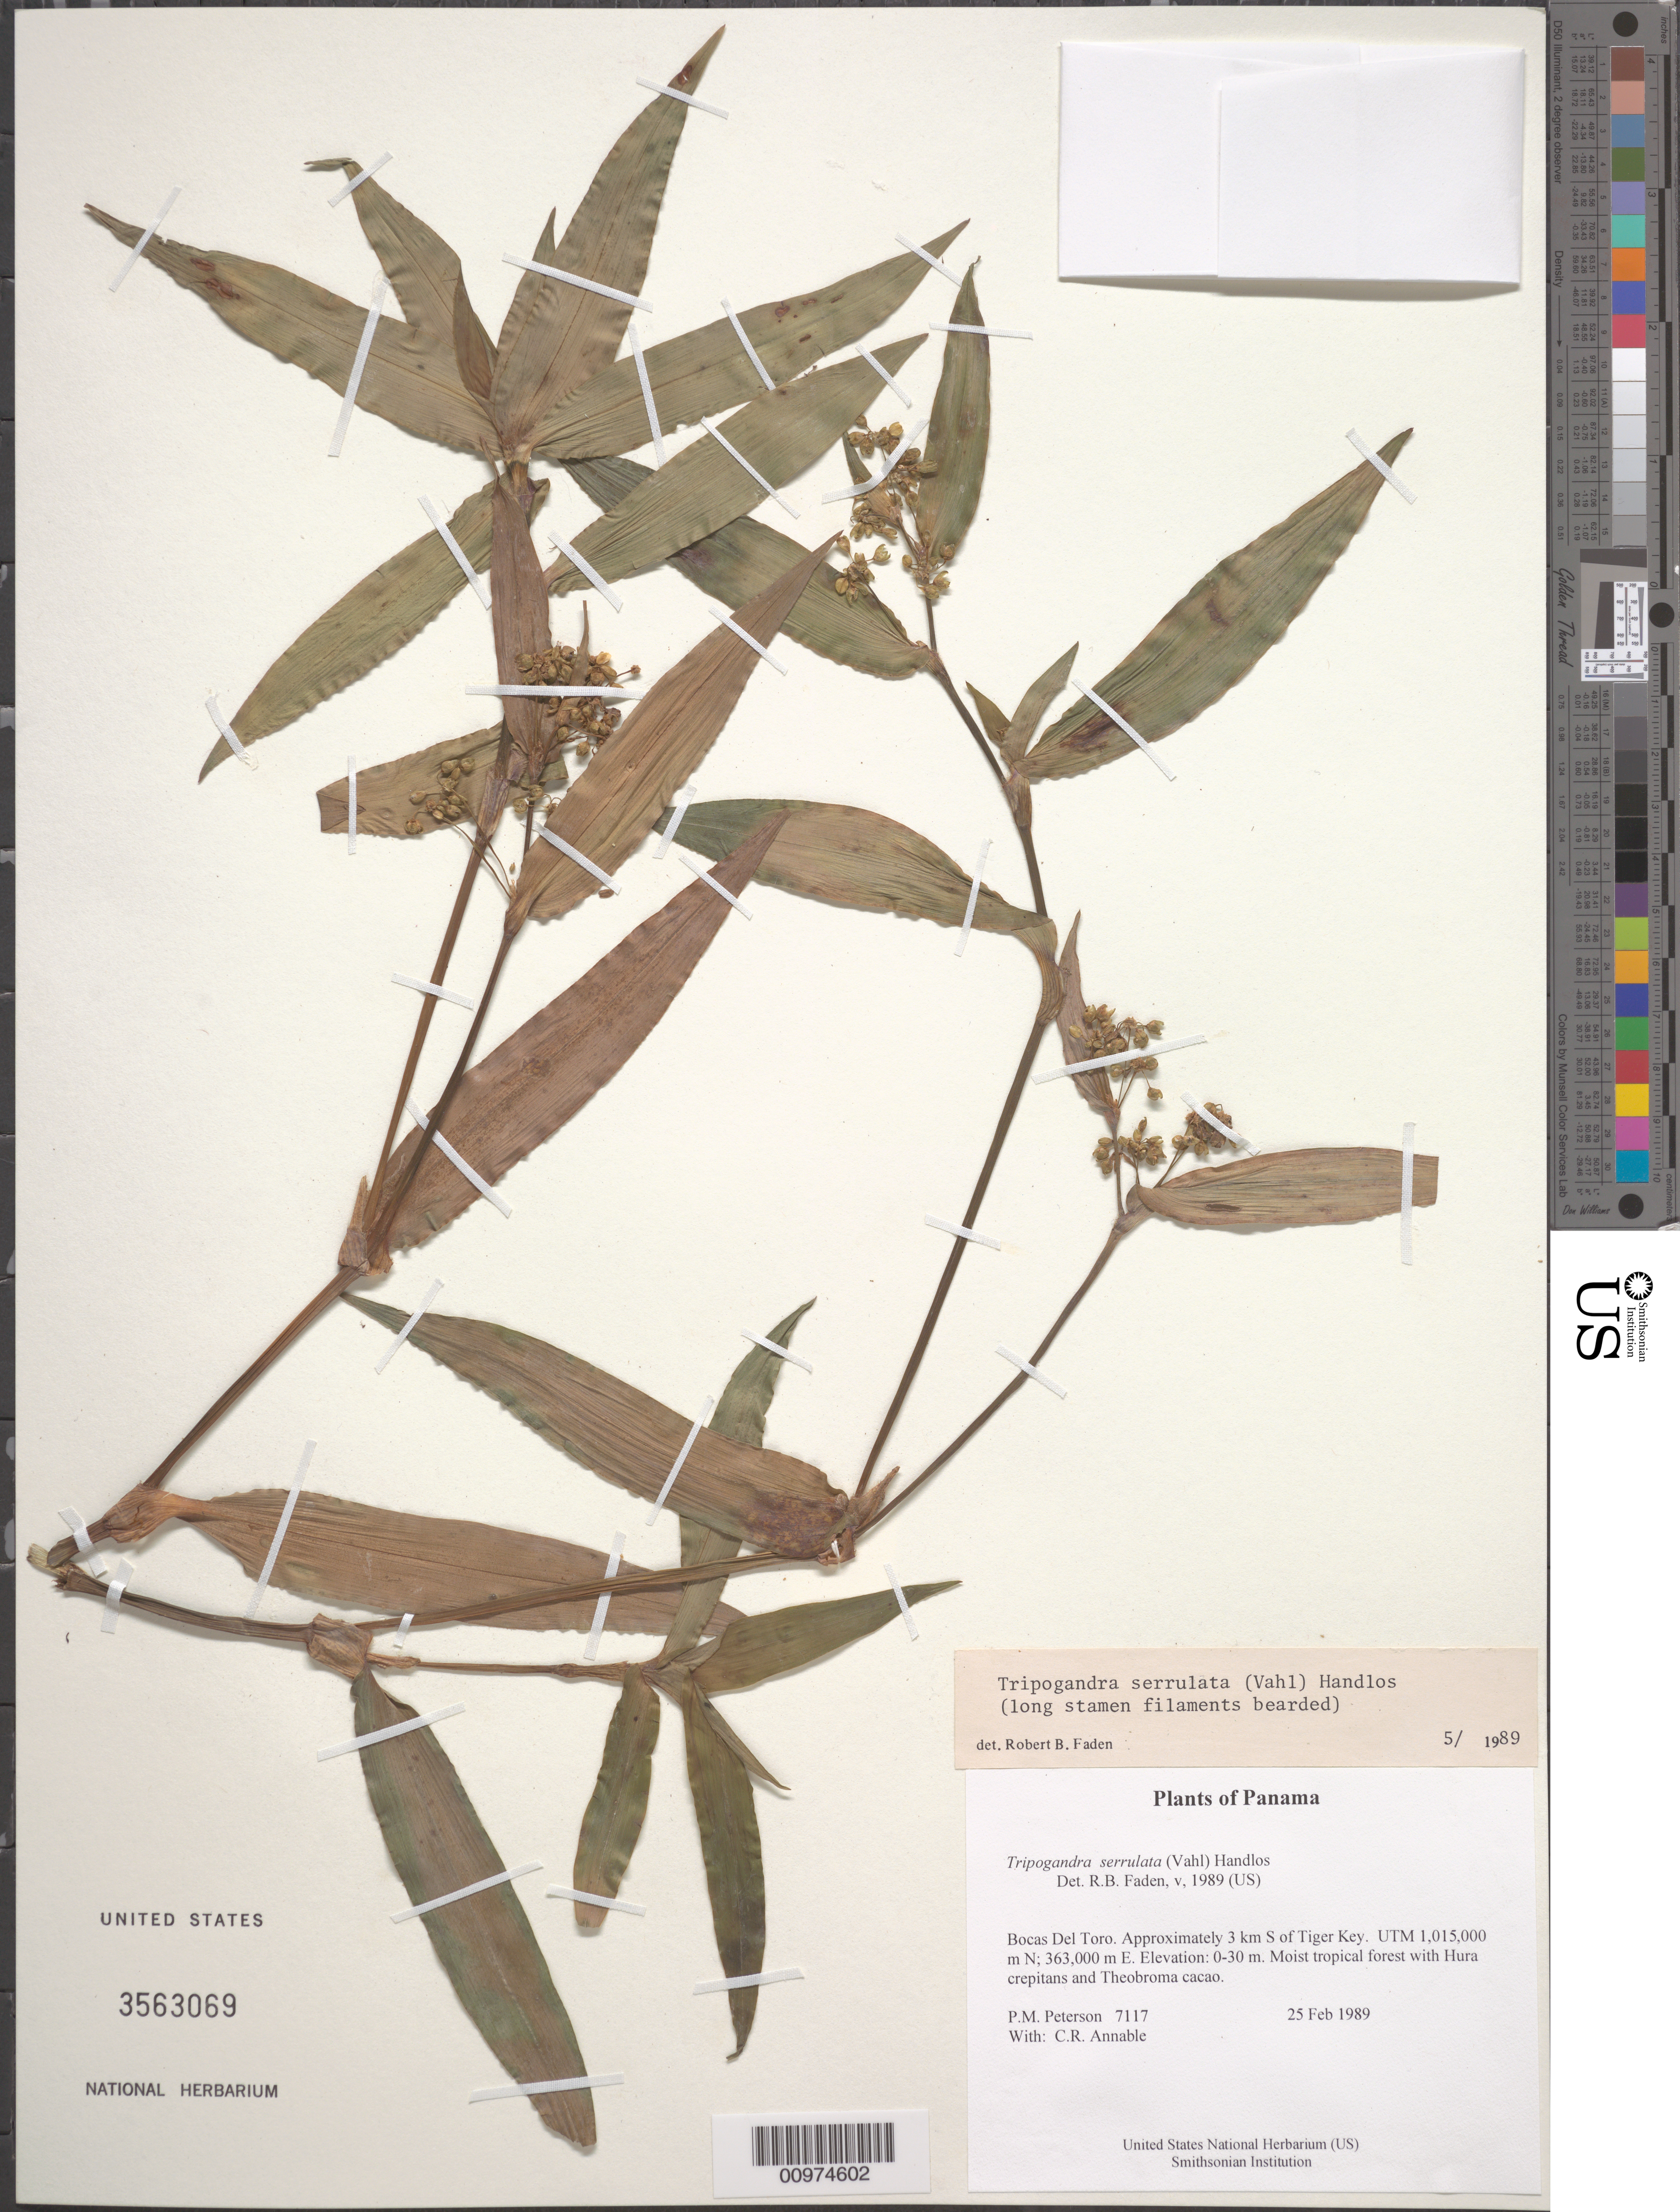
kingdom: Plantae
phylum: Tracheophyta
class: Liliopsida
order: Commelinales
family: Commelinaceae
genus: Tripogandra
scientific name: Tripogandra serrulata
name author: (Vahl) Handlos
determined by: Faden, Robert B., (US), Smithsonian Institution - National Museum of Natural History (UNITED STATES)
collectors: P. M. Peterson & C. R. Annable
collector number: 7117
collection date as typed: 25 Feb 1989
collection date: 1989-02-25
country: Panama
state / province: Bocas del Toro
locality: Approximately 3 km S of Tiger Key. UTM 1,015,000 m N; 363,000 m E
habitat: Moist tropical forest with Hura crepitans and Theobroma cacao.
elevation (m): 0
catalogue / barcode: US 3563069